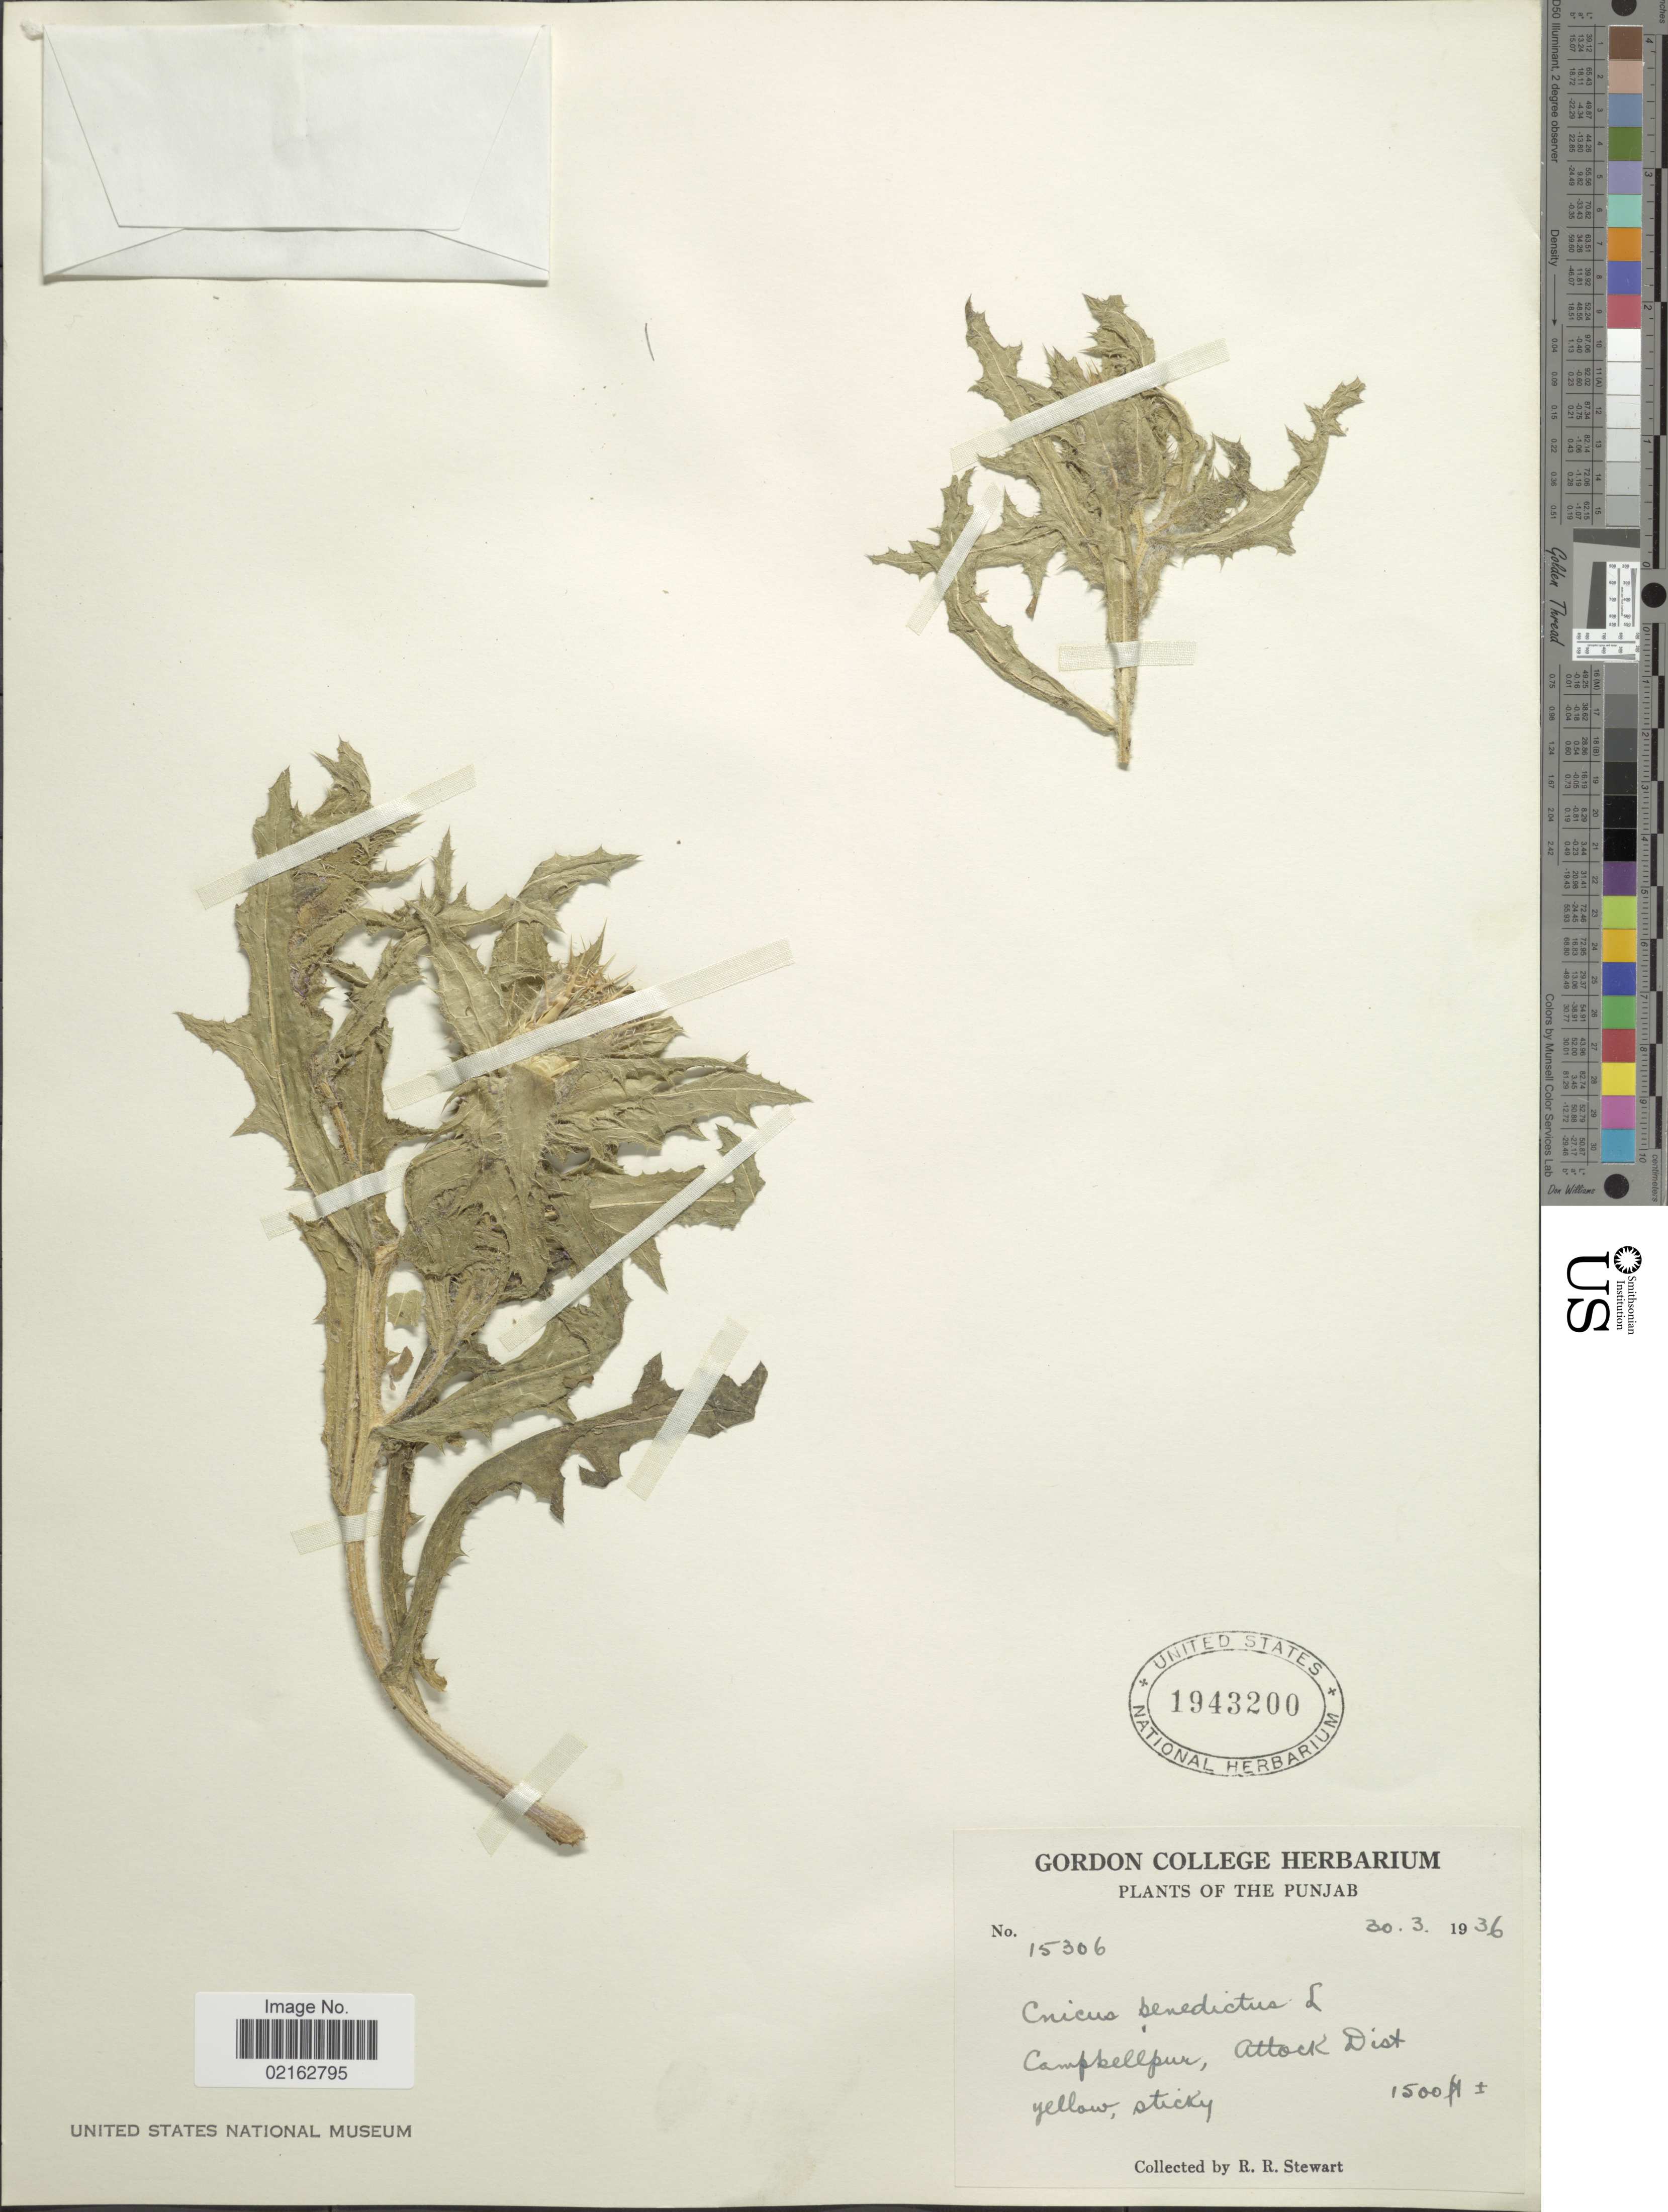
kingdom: Plantae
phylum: Tracheophyta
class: Magnoliopsida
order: Asterales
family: Asteraceae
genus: Centaurea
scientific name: Centaurea benedicta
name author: (L.) L.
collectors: R. R. Stewart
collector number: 15306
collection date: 1936-03-30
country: India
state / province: Punjab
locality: Campbellpur, Attock Dist.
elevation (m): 457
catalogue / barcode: US 1943200